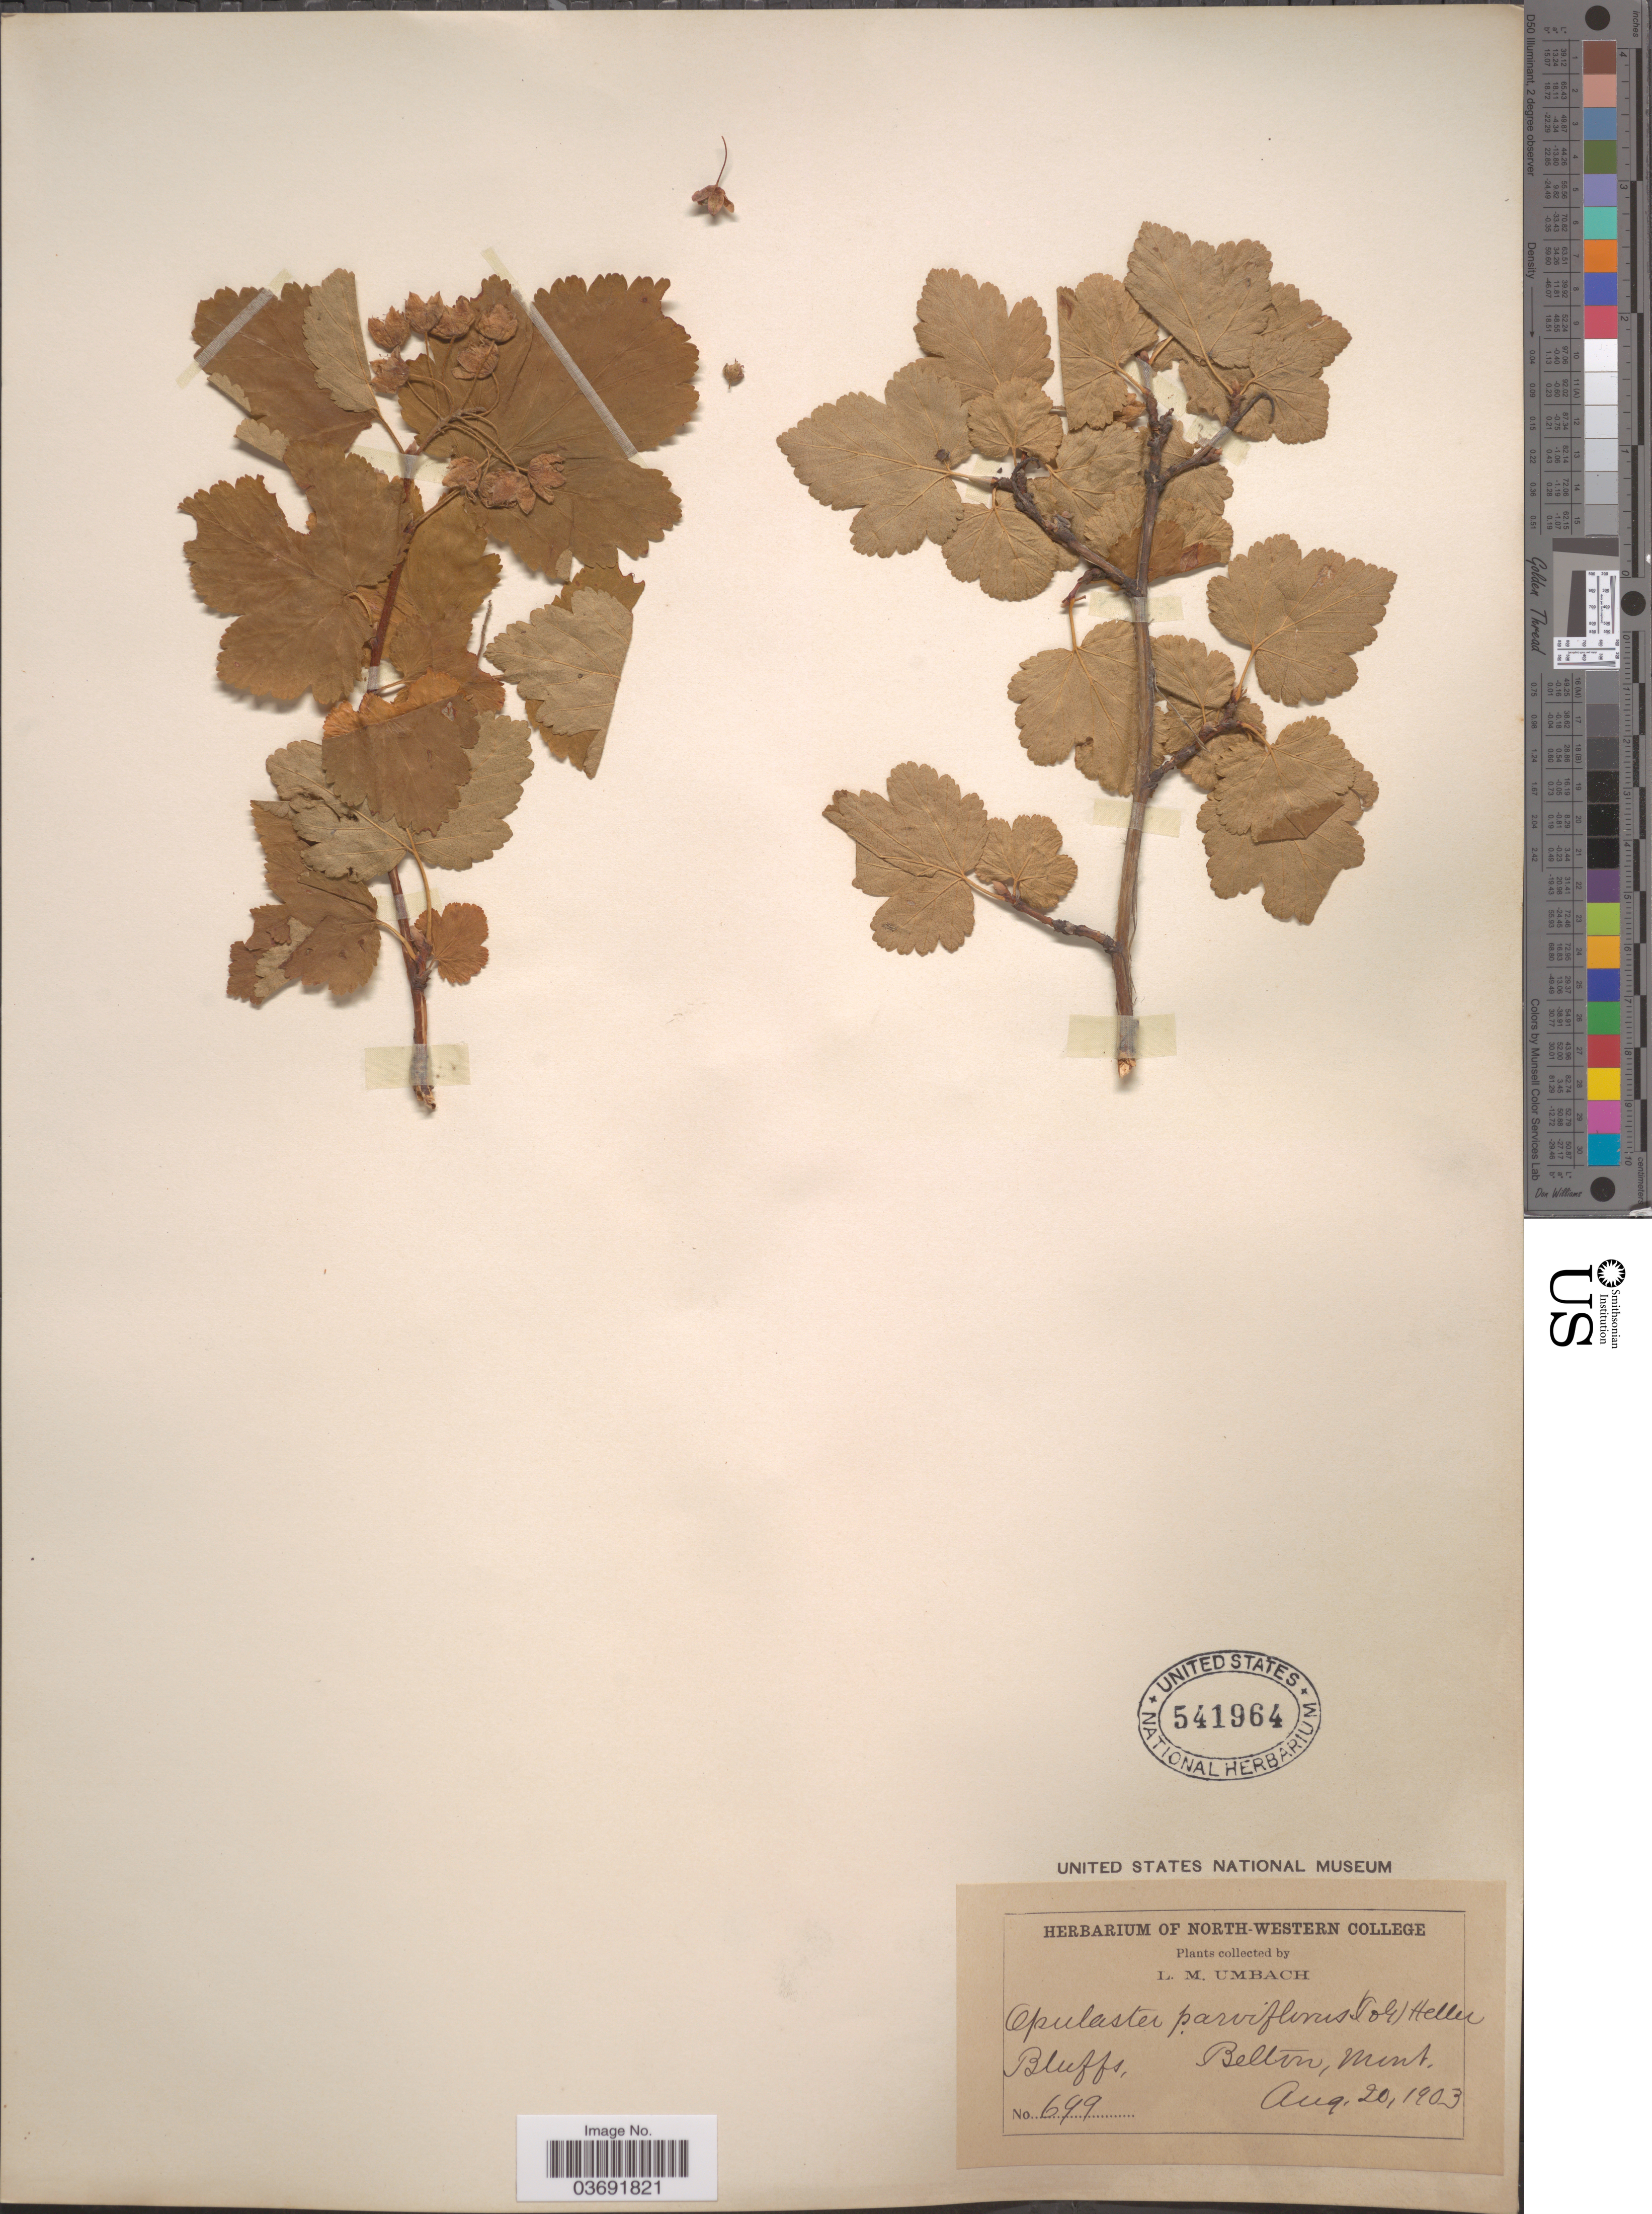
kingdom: Plantae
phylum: Tracheophyta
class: Magnoliopsida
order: Rosales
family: Rosaceae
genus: Physocarpus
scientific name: Physocarpus malvaceus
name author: (Greene) Kuntze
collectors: L. M. Umbach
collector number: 699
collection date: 1903-08-20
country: United States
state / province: Montana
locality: Bluffs, Belton.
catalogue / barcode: US 541964